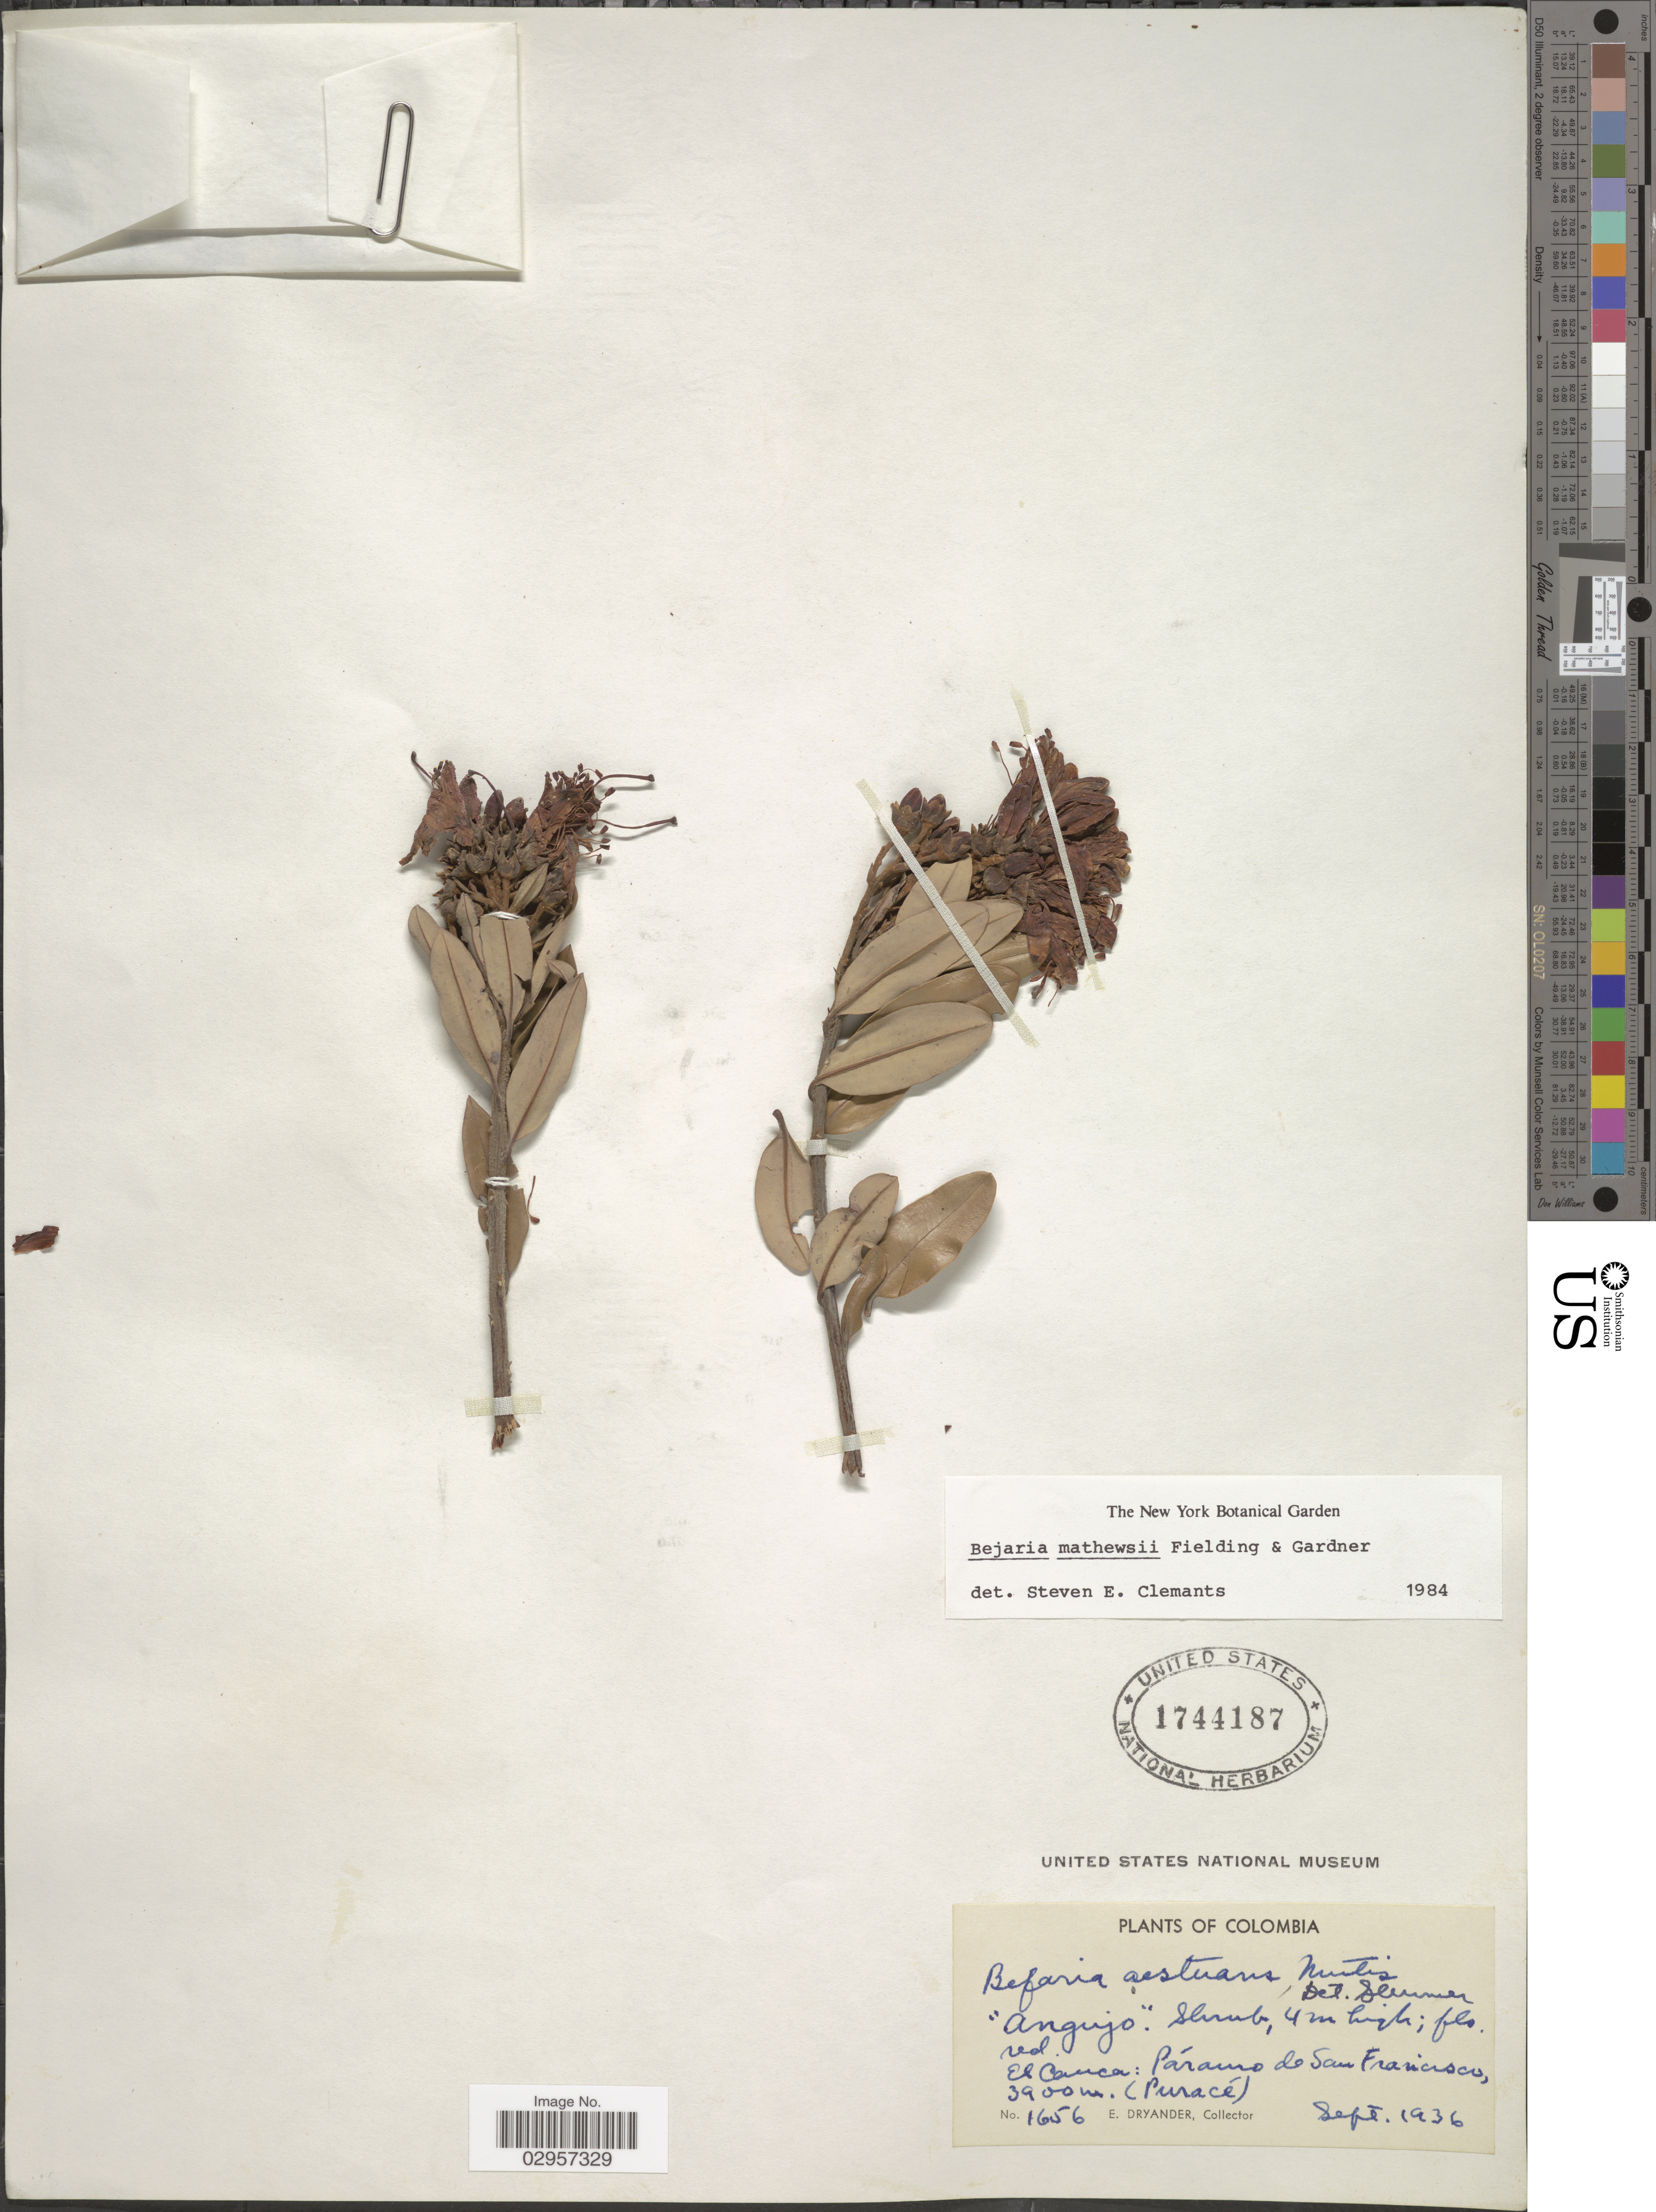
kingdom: Plantae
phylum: Tracheophyta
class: Magnoliopsida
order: Ericales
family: Ericaceae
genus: Bejaria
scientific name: Bejaria mathewsii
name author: Fielding & Gardner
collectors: E. Dryander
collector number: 1656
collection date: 1936-09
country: Colombia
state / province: Cauca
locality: El Cauca: Páramo de San Francisco (Puracé).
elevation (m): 3900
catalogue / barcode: US 1744187